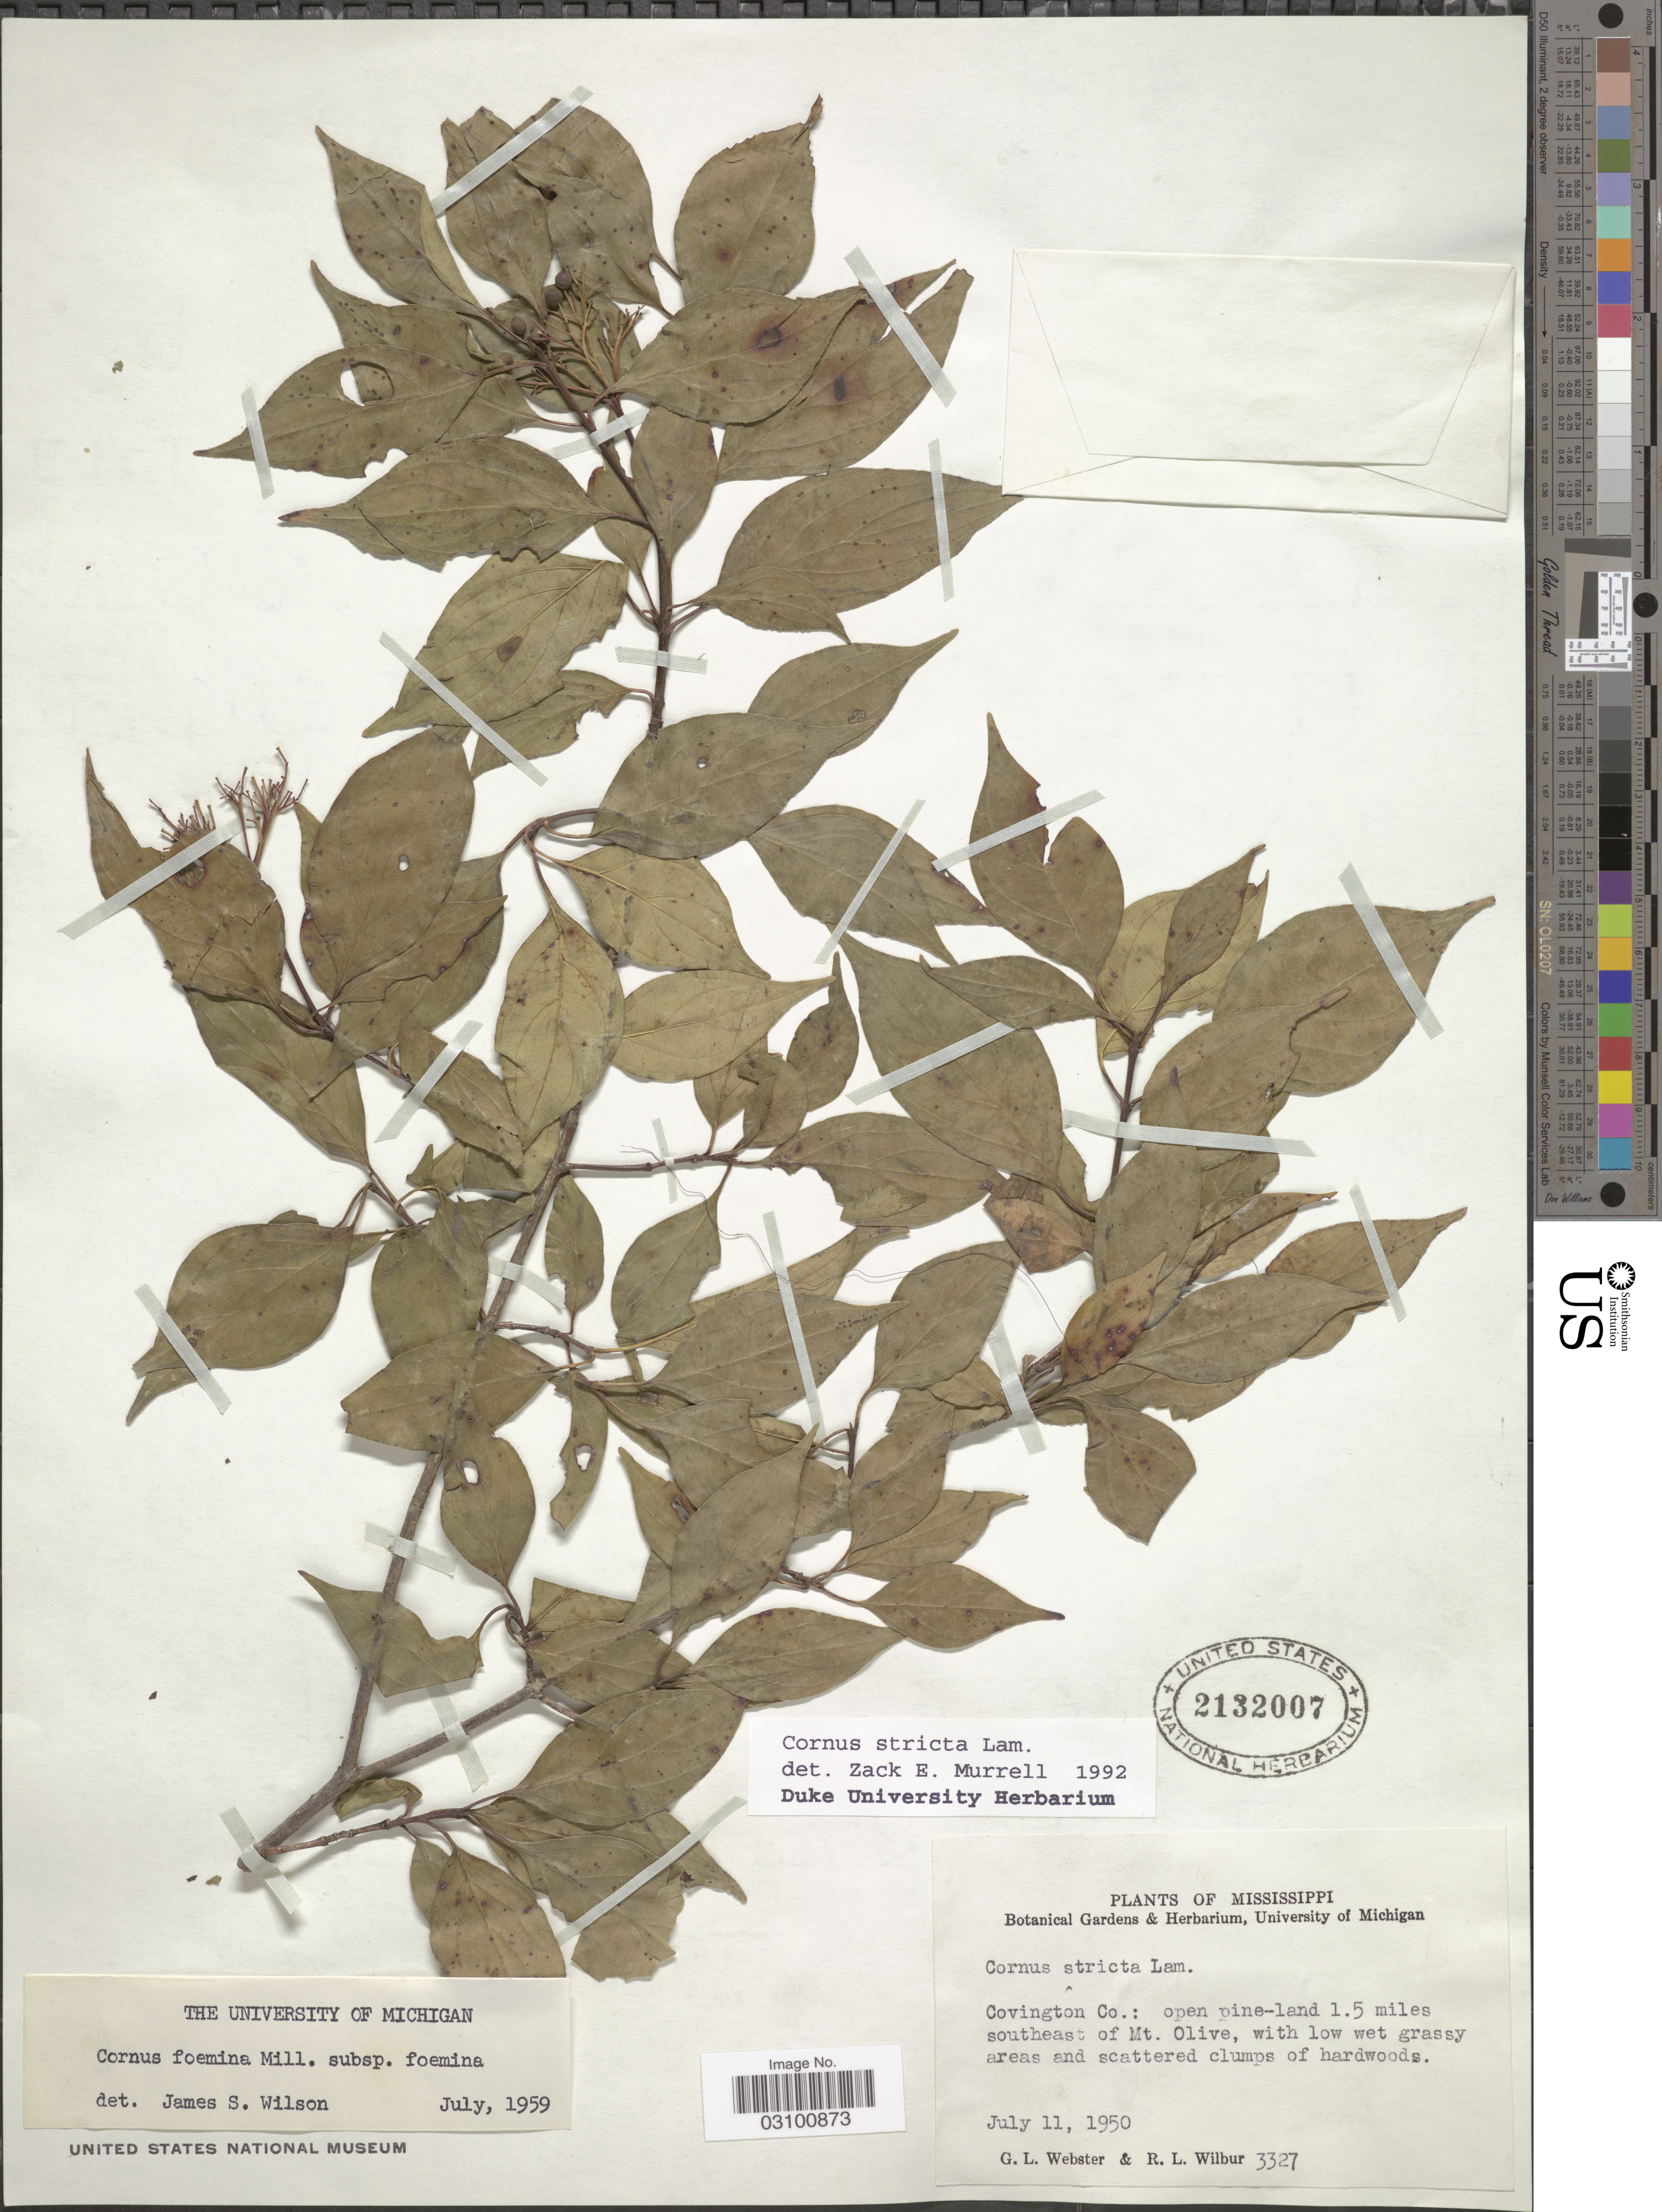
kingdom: Plantae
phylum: Tracheophyta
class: Magnoliopsida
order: Cornales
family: Cornaceae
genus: Cornus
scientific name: Cornus stricta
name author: Lam.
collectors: G. L. Webster & R. L. Wilbur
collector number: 3327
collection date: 1950-07-11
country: United States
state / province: Mississippi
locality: Covington Co.: open pine-land 1.5 miles southeast of Mt. Olive, with low wet grassy areas and scattered clumps of hardwoods.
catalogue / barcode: US 2132007